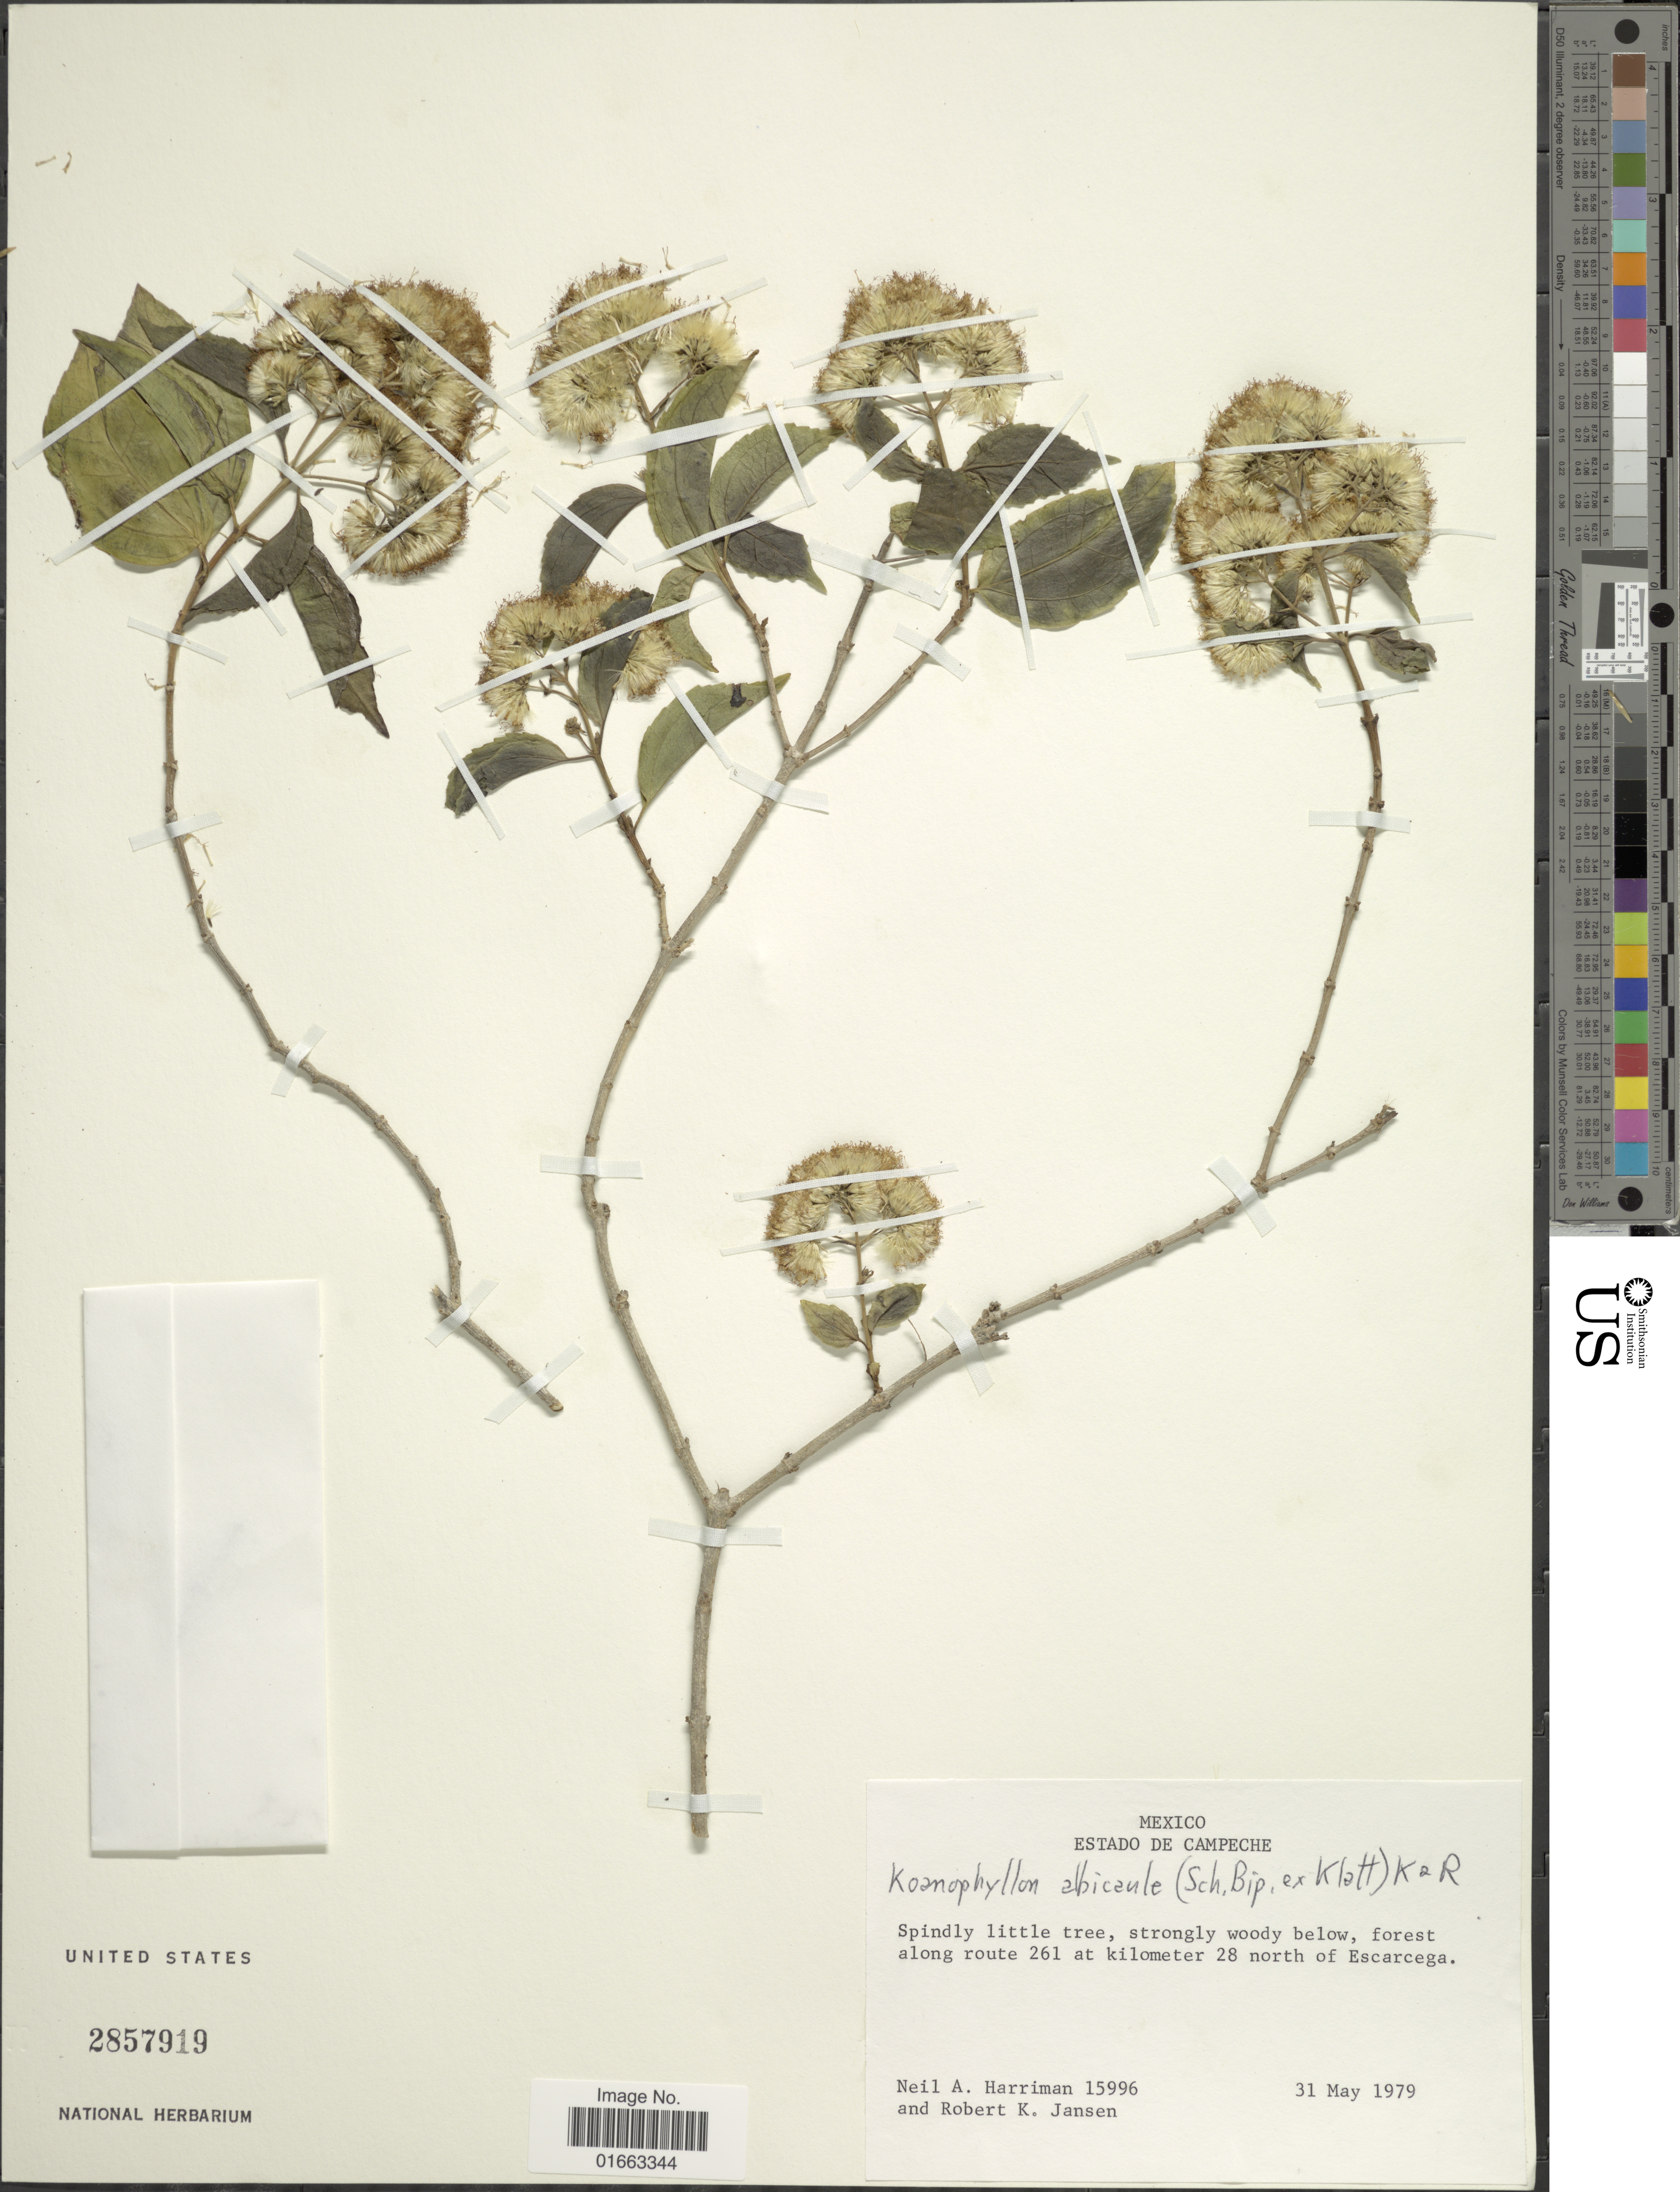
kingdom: Plantae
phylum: Tracheophyta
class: Magnoliopsida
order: Asterales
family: Asteraceae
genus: Koanophyllon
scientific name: Koanophyllon albicaule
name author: (Sch. Bip. ex Klatt) R.M. King & H. Rob.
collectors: N. A. Harriman & R. K. Jansen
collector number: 15996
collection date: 1979-05-31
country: Mexico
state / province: Campeche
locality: Spindly little tree, strongly wooded below, forest along route 261 at kilomter 28 north of Escarcega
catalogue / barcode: US 2857919